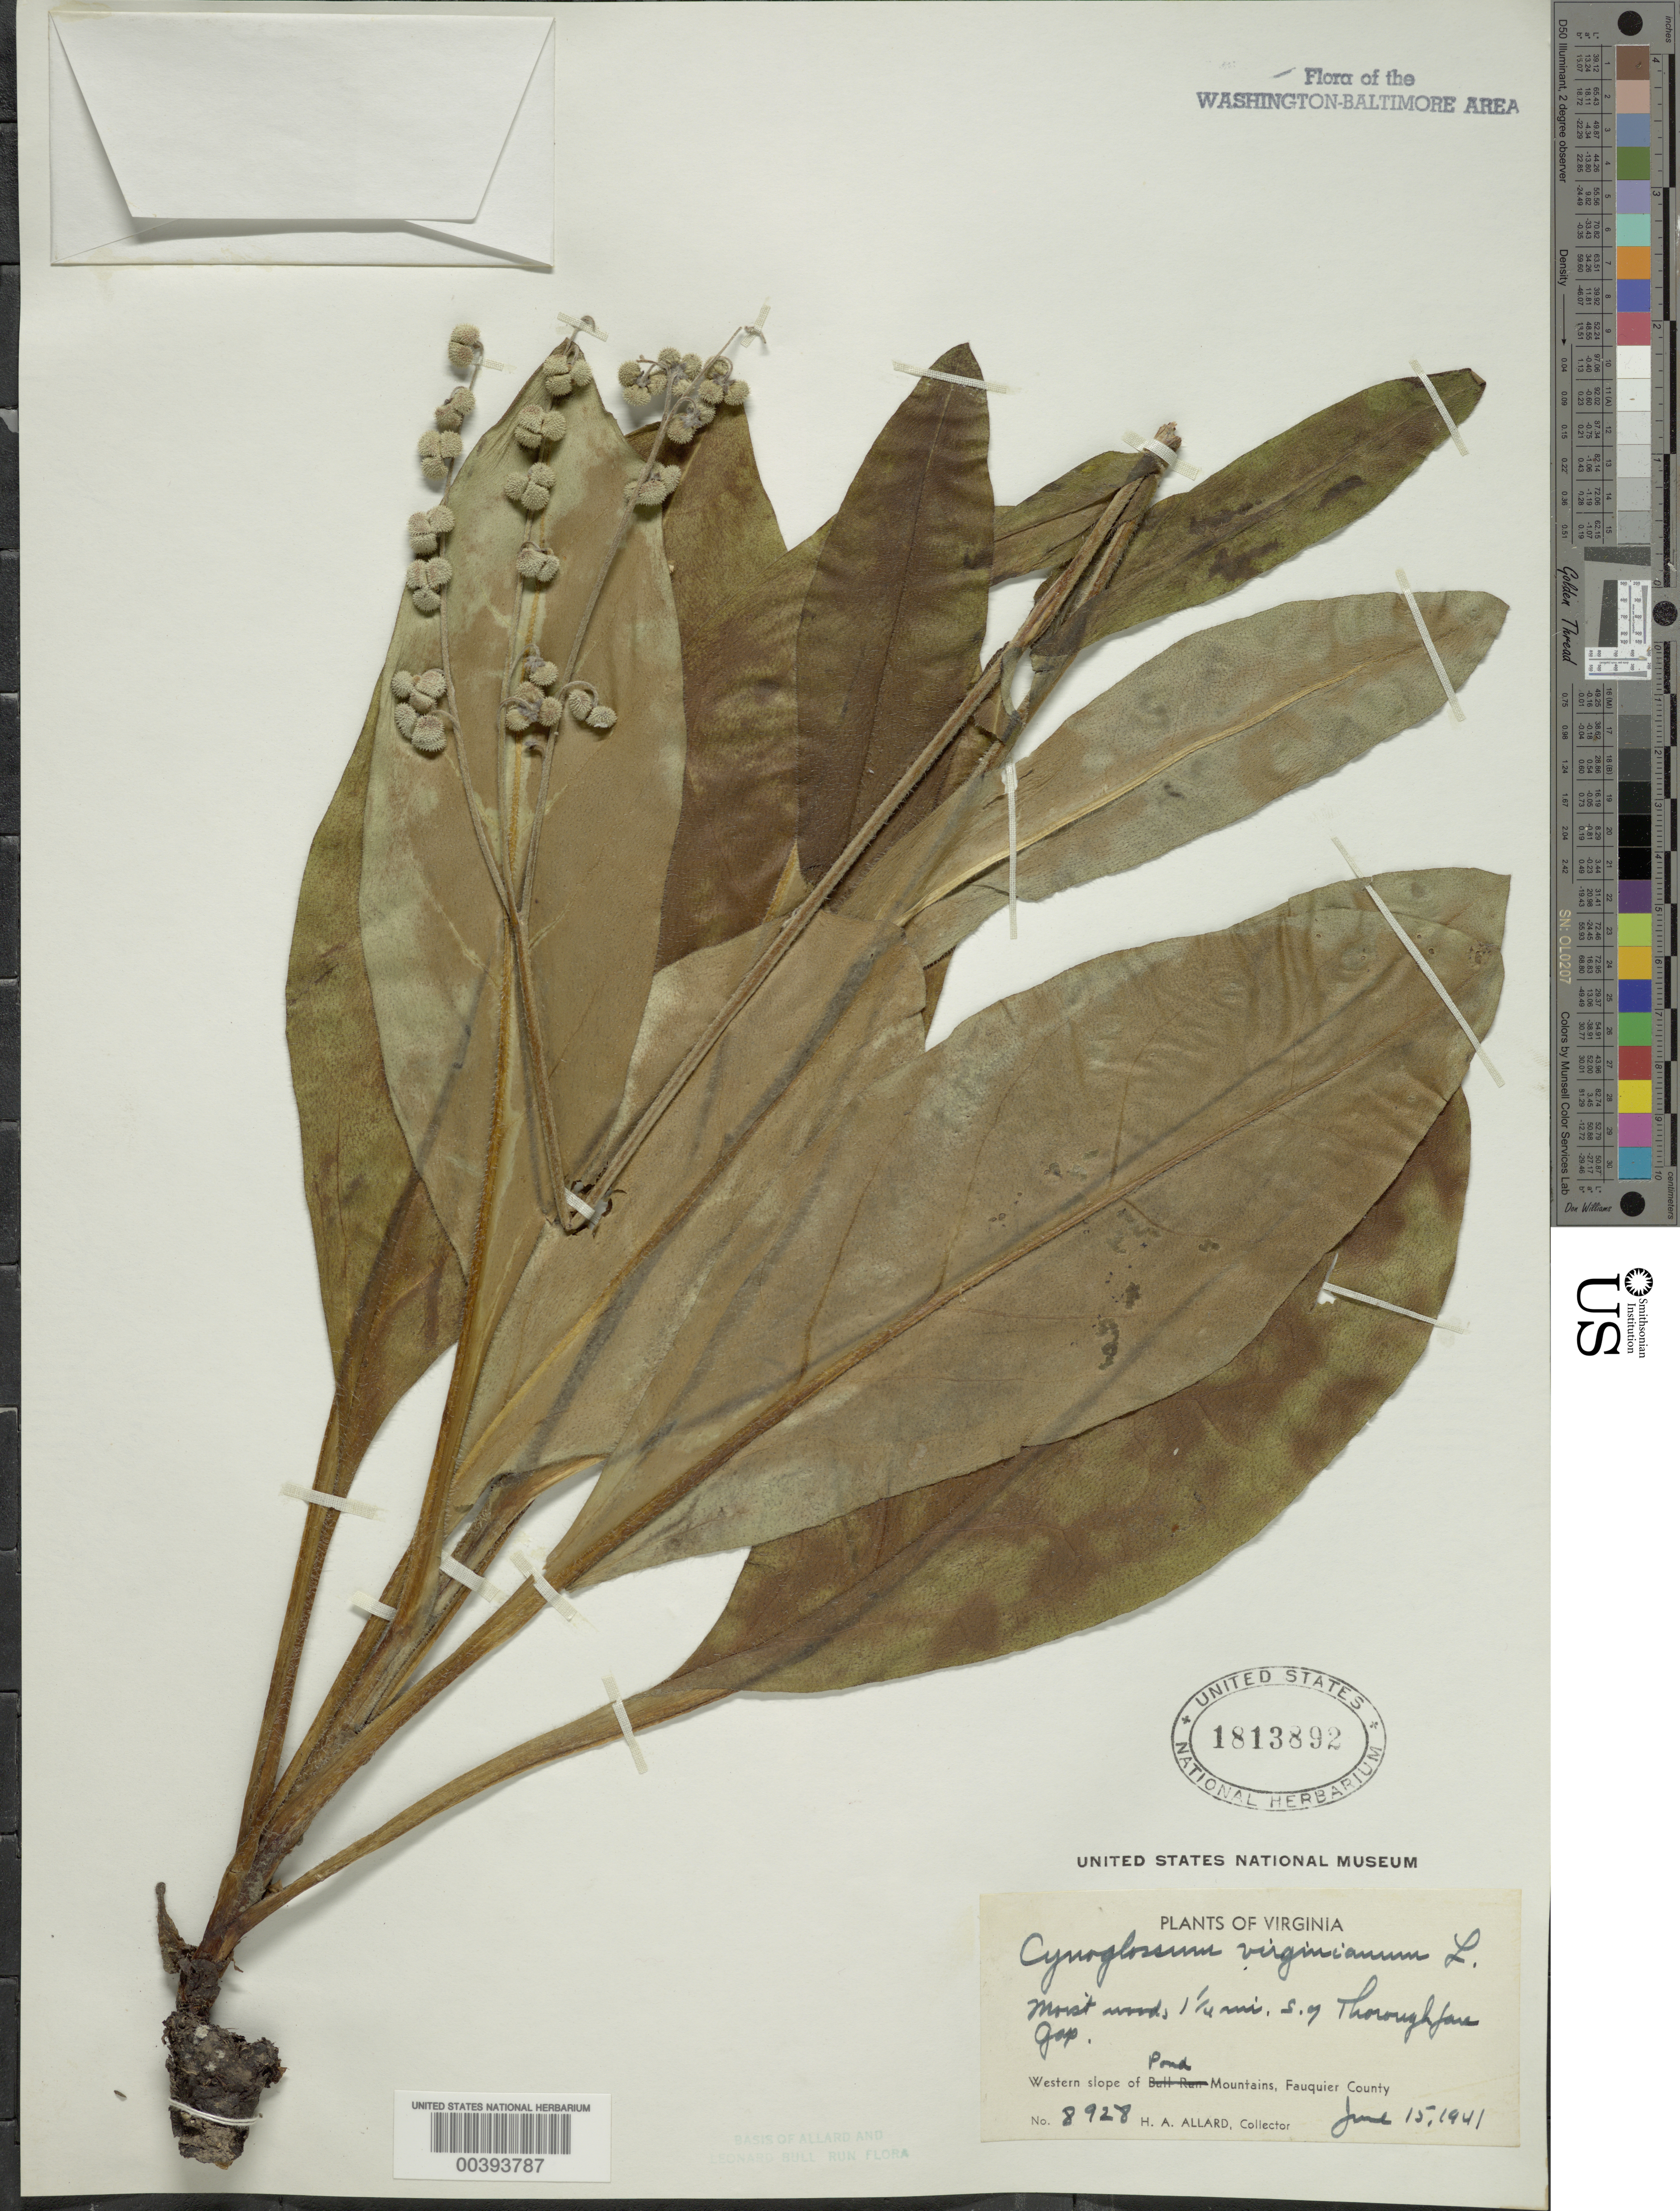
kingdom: Plantae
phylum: Tracheophyta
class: Magnoliopsida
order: Boraginales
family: Boraginaceae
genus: Cynoglossum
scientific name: Cynoglossum virginianum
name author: L.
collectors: H. A. Allard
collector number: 8928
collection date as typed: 15 Jun 1941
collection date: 1941-06-15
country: United States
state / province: Virginia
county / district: Fauquier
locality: Pond Mountain, south of Thorofare Gap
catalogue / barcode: US 1813892